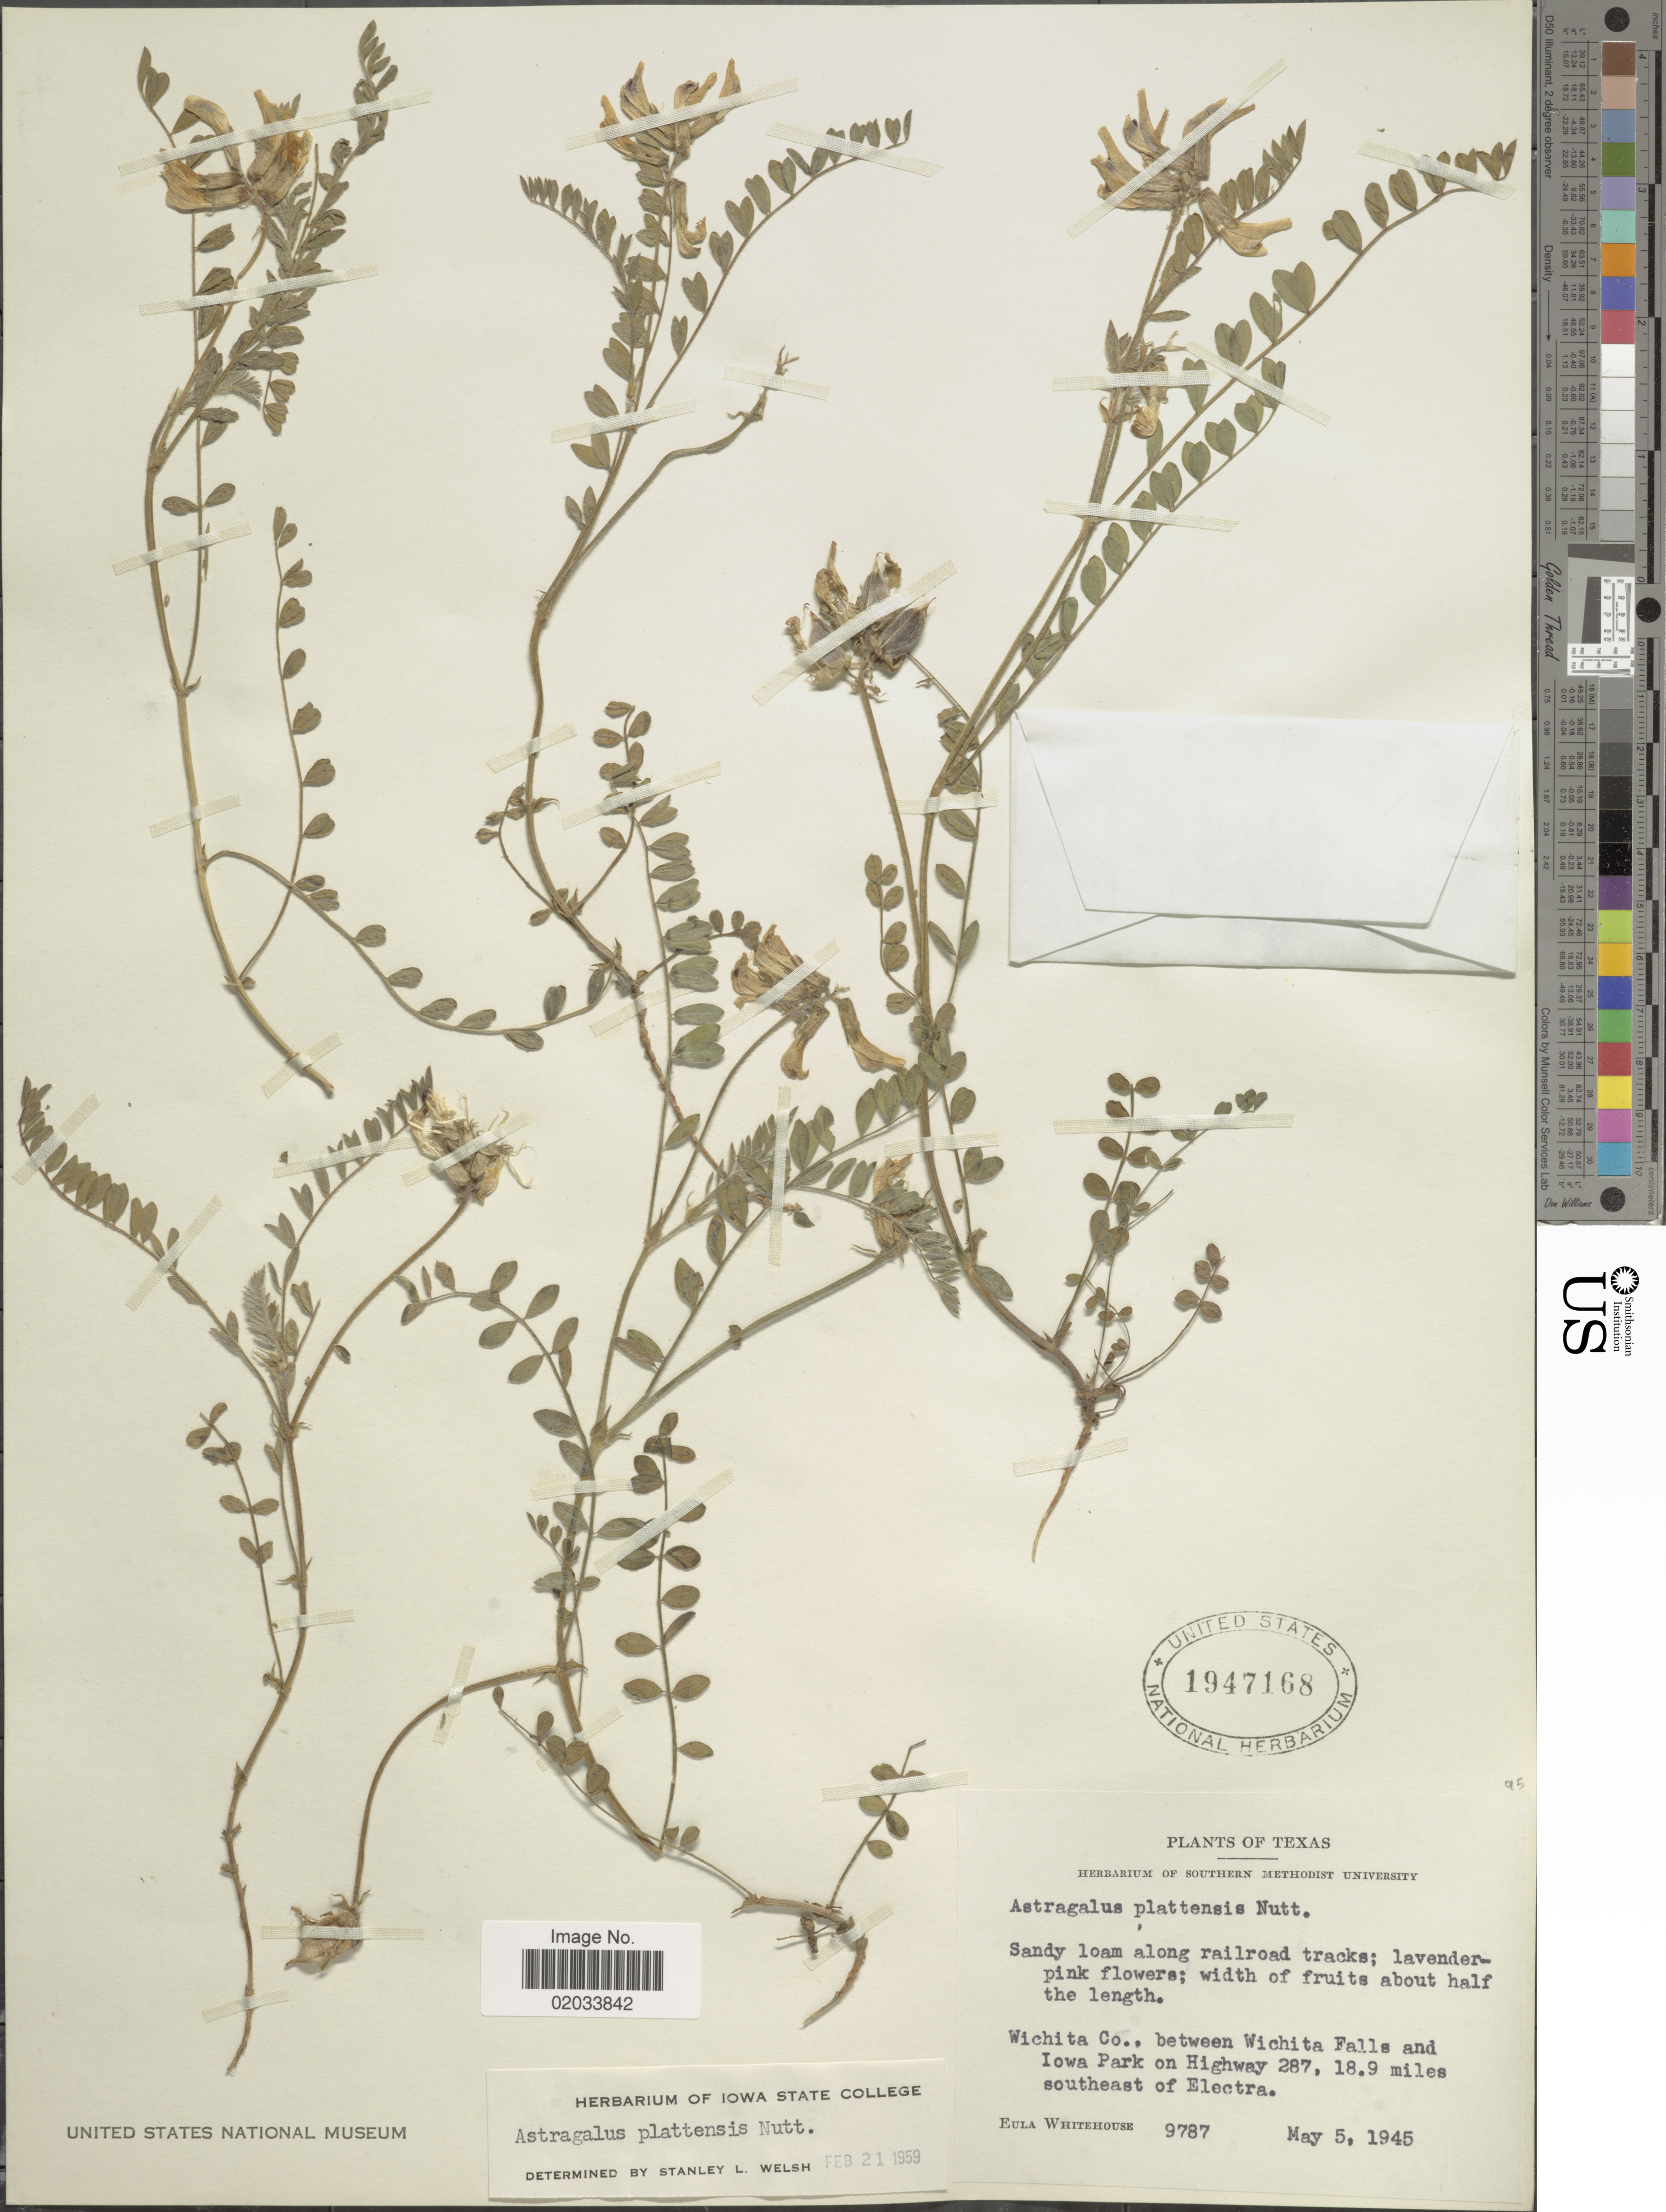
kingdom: Plantae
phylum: Tracheophyta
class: Magnoliopsida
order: Fabales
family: Fabaceae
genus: Astragalus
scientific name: Astragalus plattensis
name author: Nutt. ex Torr. & A. Gray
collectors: E. Whitehouse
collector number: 9787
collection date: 1945-05-05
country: United States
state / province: Texas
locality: Sandy loam along railroad tracks, Wichita Co., between Wichita Falls and Iowa Park on Highway 287, 18.9 miles southeast of Electra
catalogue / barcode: US 1947168